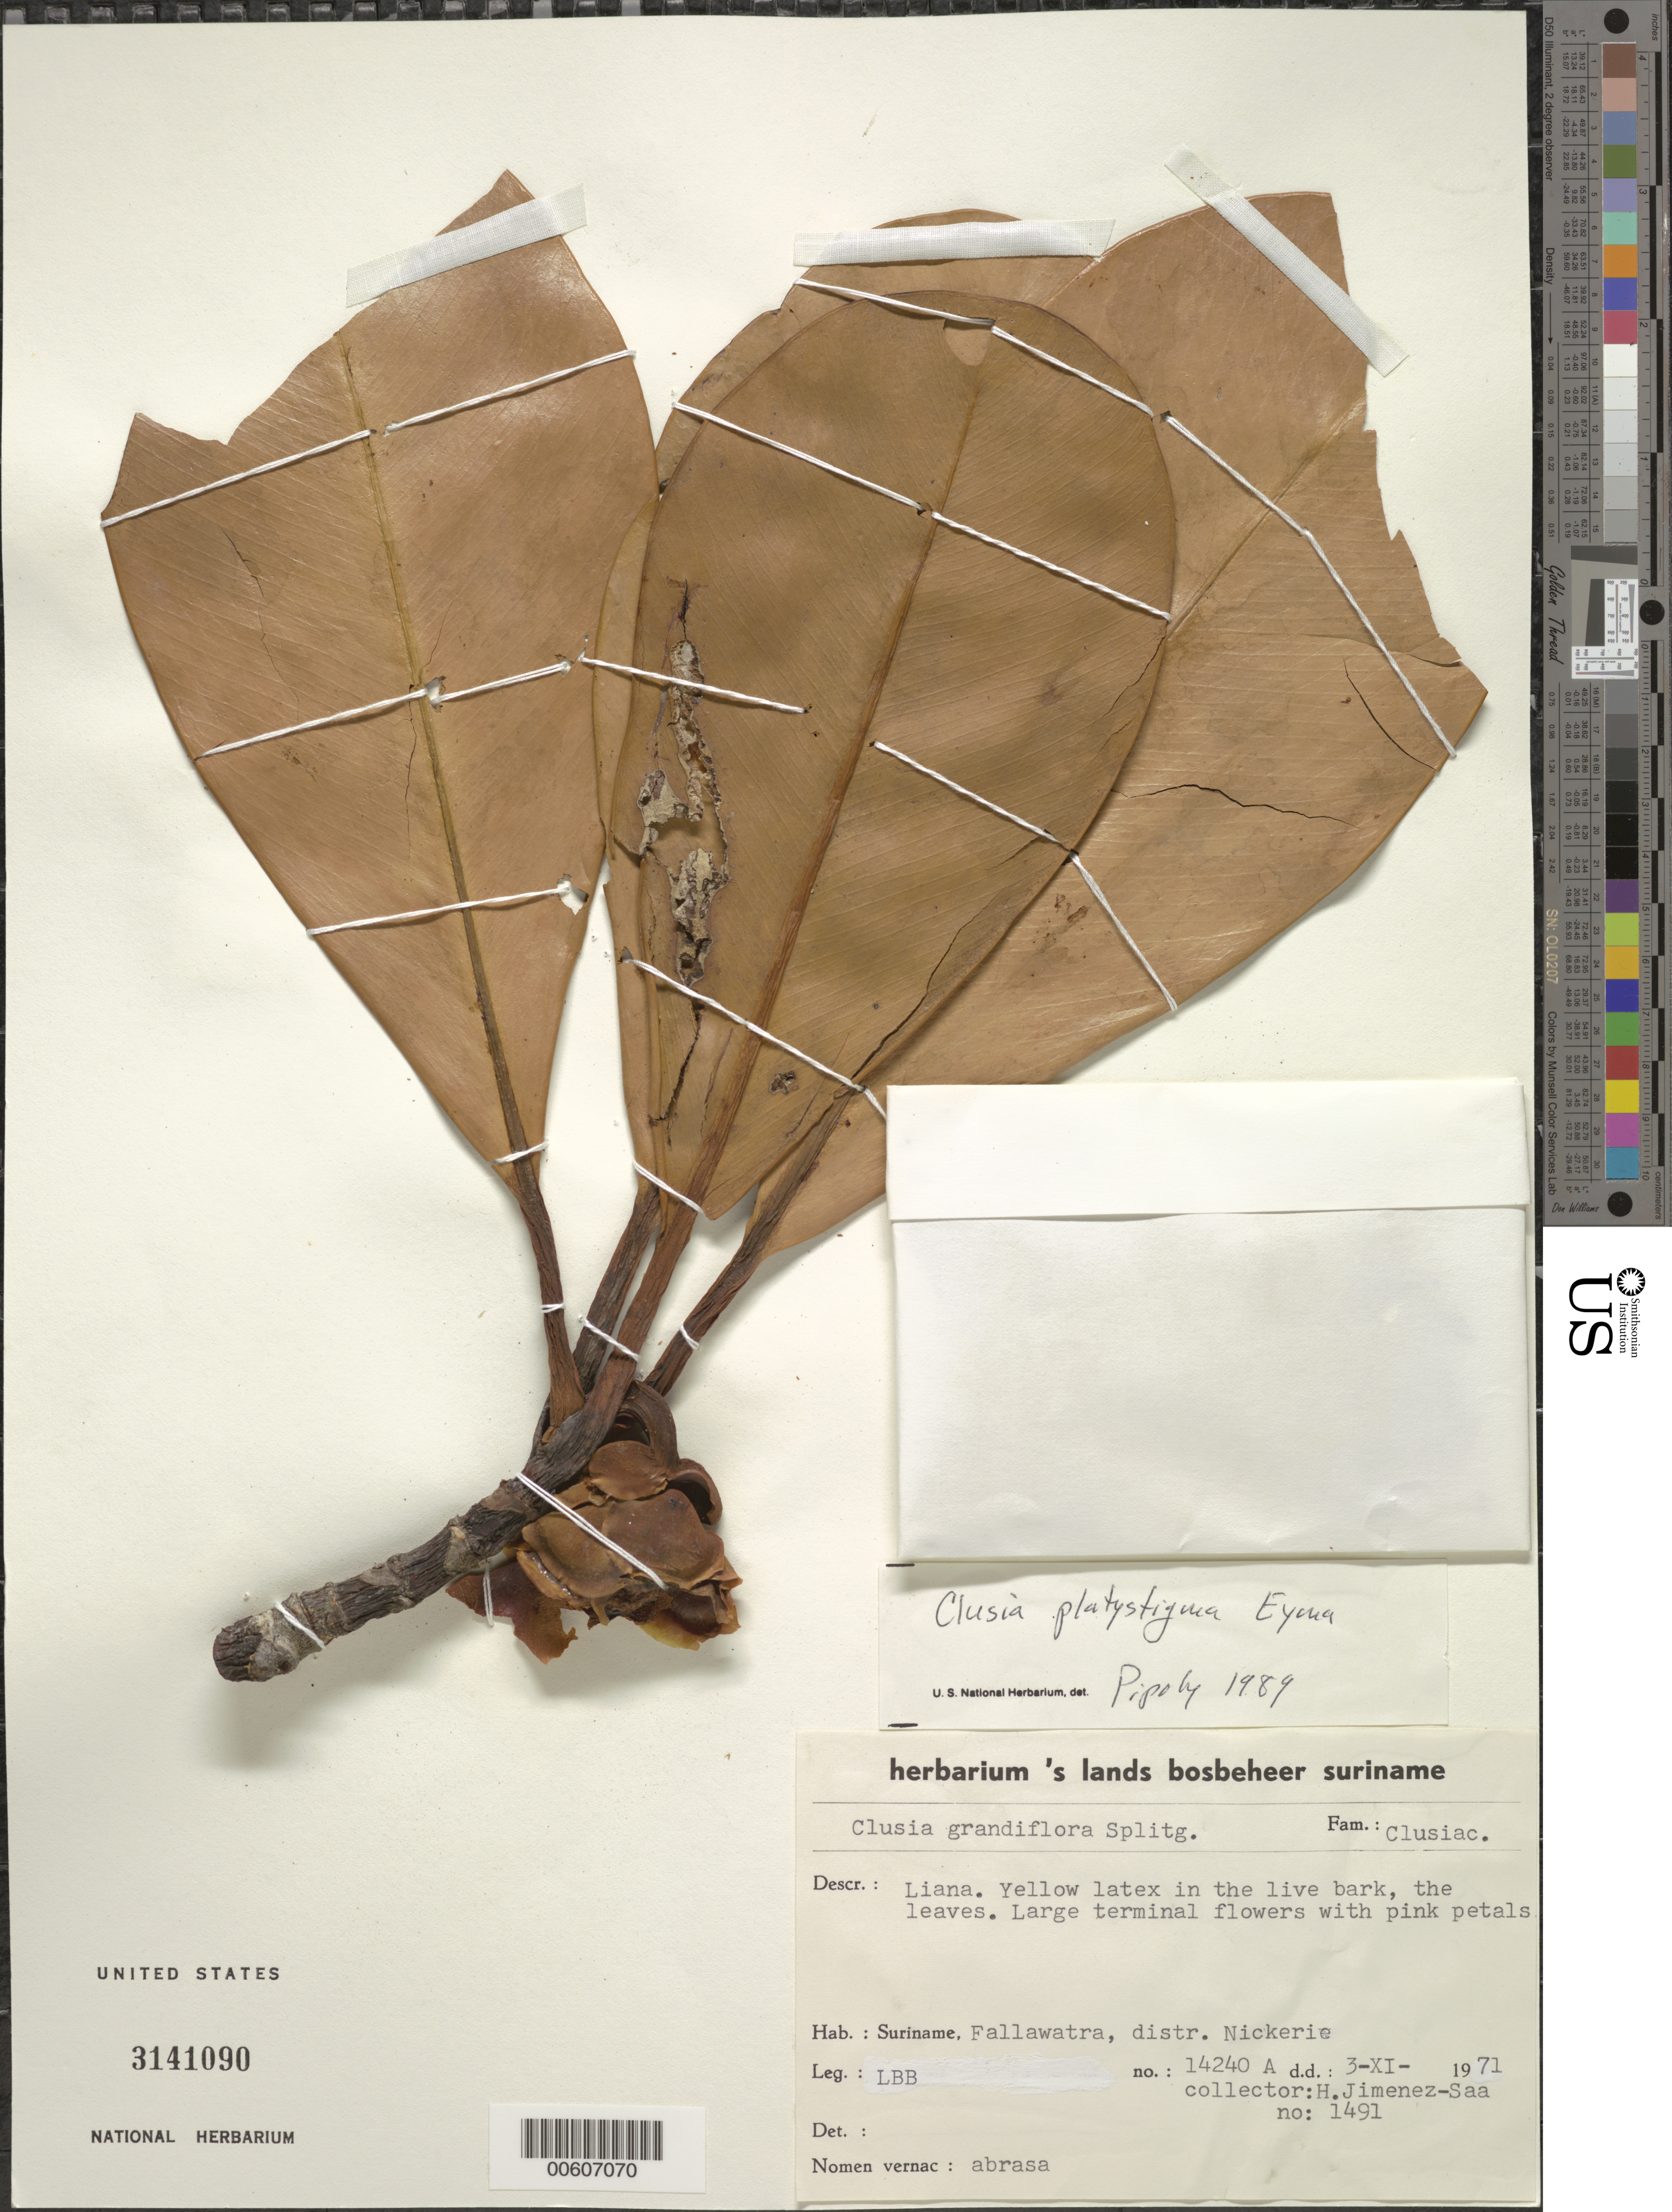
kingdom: Plantae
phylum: Tracheophyta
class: Magnoliopsida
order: Malpighiales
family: Clusiaceae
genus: Clusia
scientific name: Clusia platystigma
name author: Eyma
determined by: Pipoly, J. J., III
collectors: H. Jiménez-Saa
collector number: LBB 14240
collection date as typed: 3-Nov-71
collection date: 1971-11-03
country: Suriname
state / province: Nickerie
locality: Fallawatra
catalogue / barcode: US 3141090